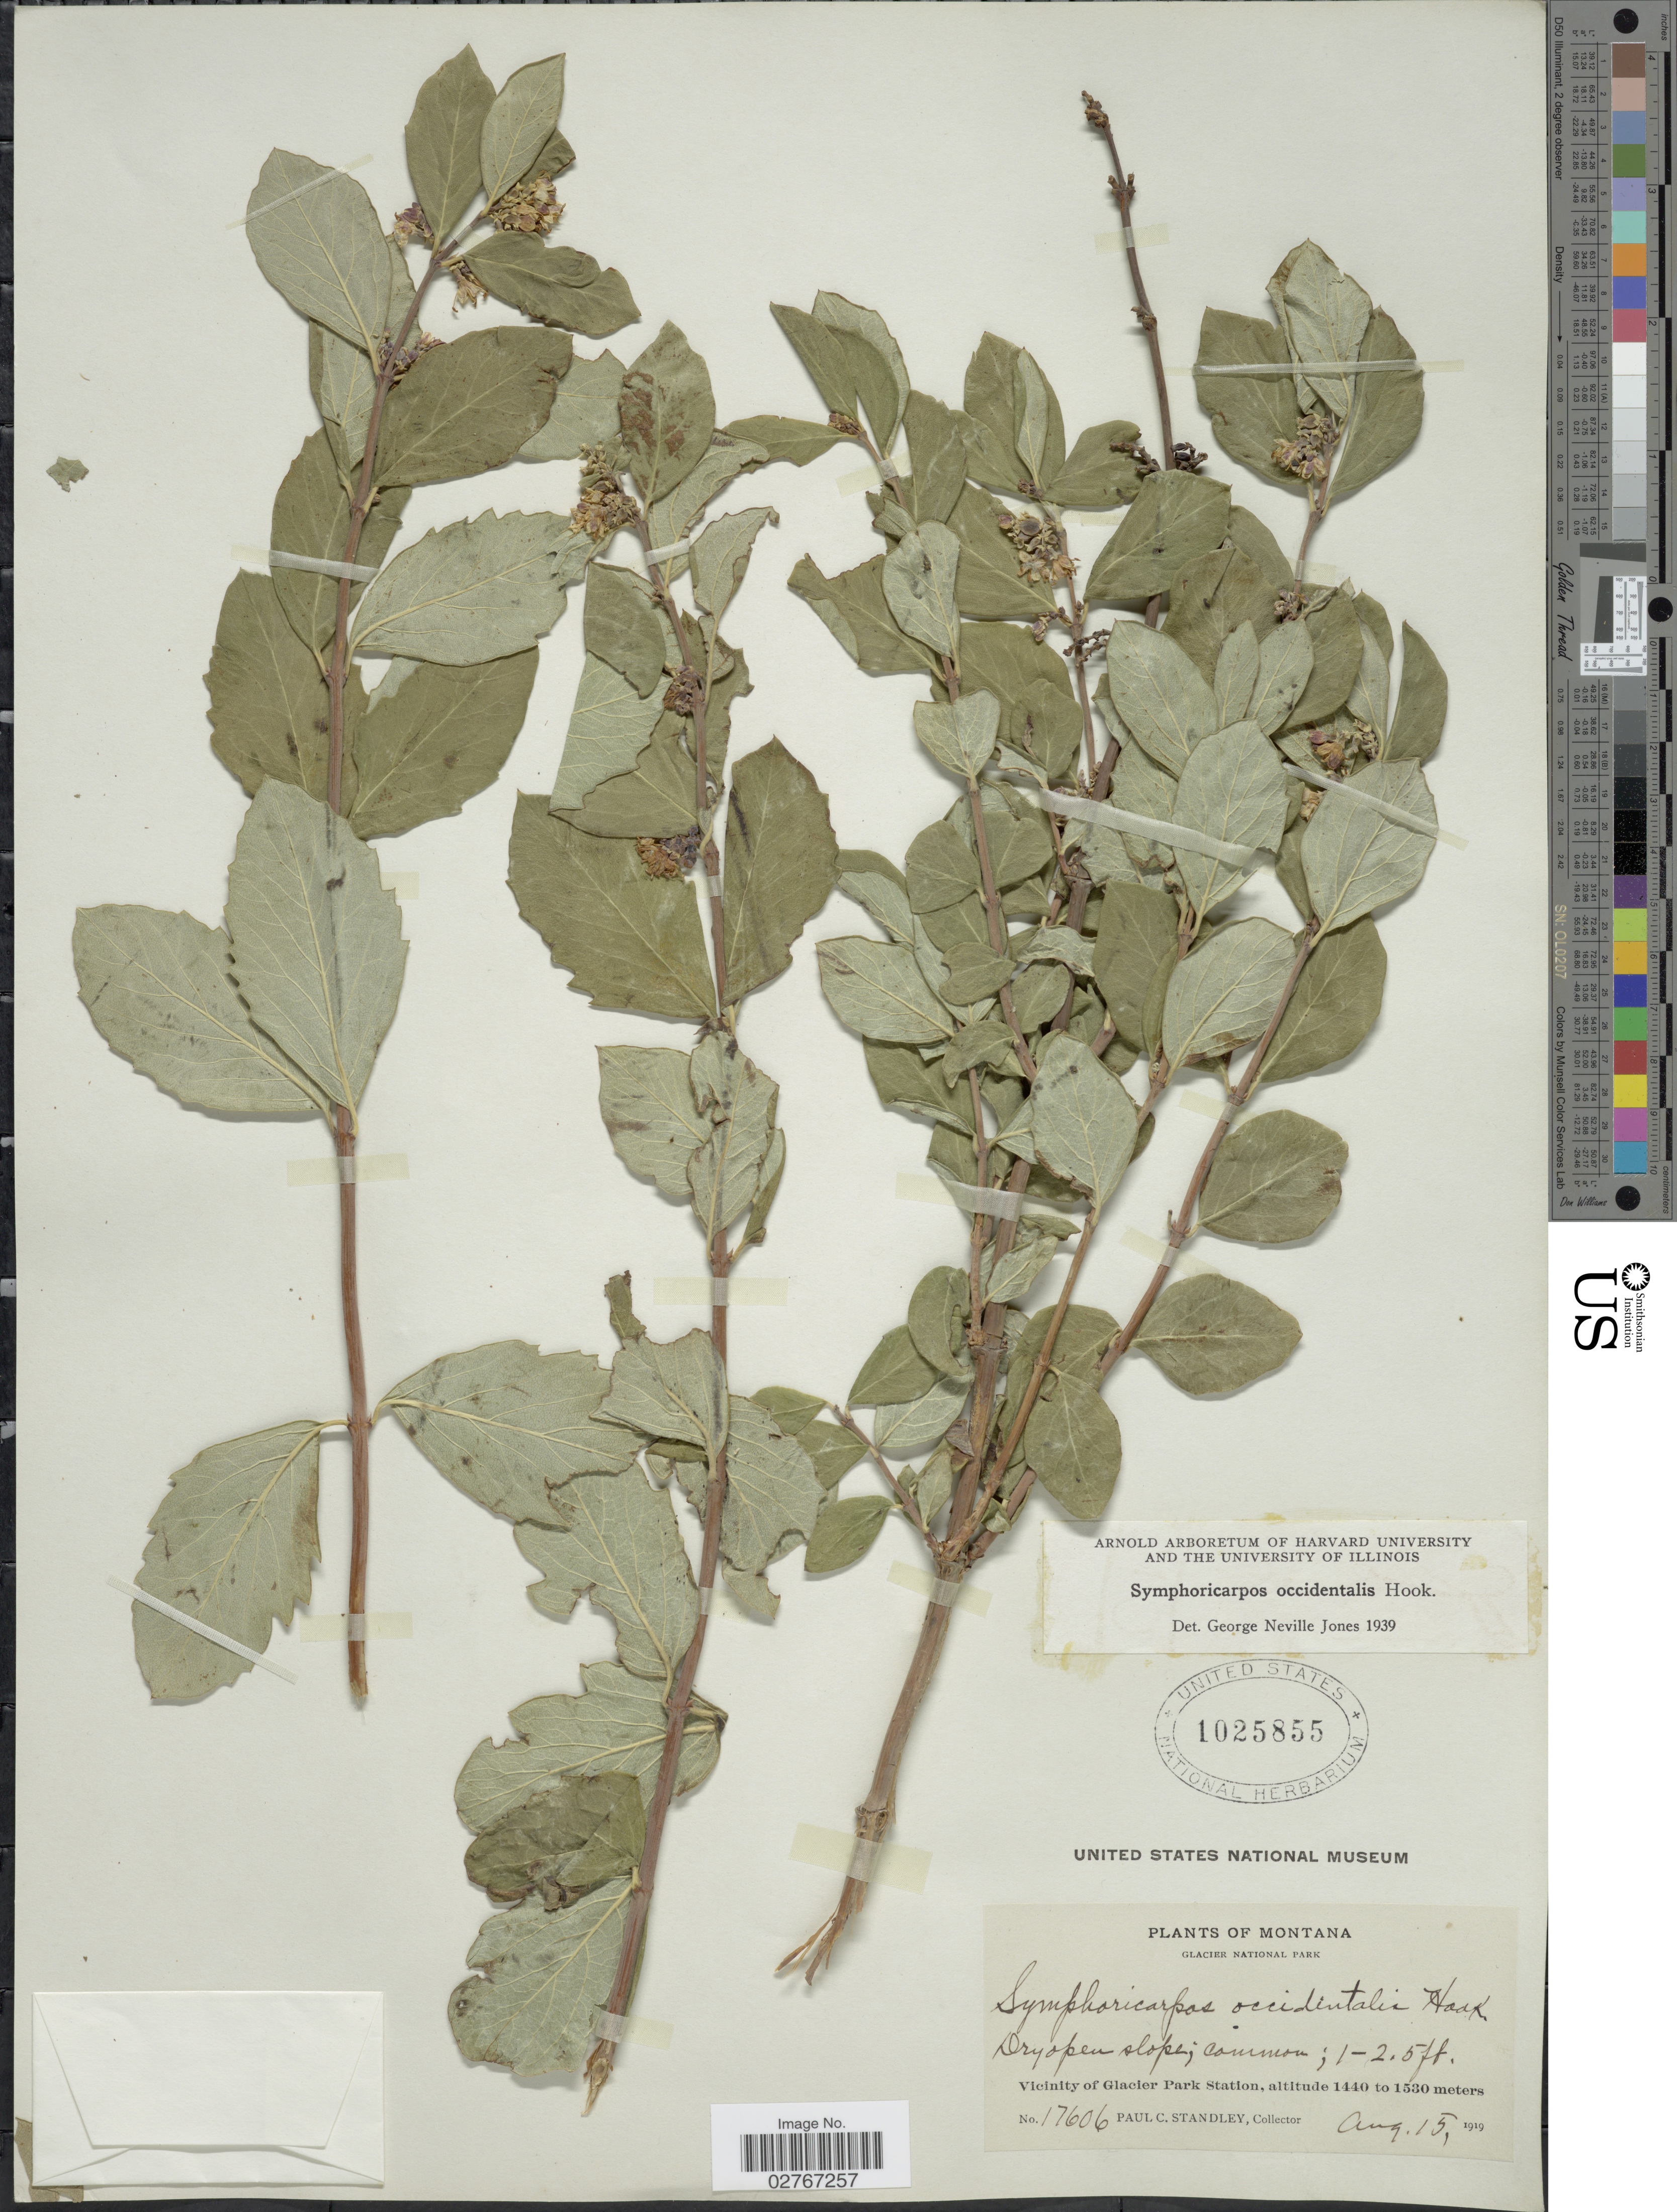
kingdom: Plantae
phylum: Tracheophyta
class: Magnoliopsida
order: Dipsacales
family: Caprifoliaceae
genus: Symphoricarpos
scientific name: Symphoricarpos occidentalis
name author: (R. Br.) Hook.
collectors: P. C. Standley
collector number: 17606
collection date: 1919-08-15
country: United States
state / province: Montana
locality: Glacier National Park. Vicinity of Glacier Park Station.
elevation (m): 1440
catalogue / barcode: US 1025855